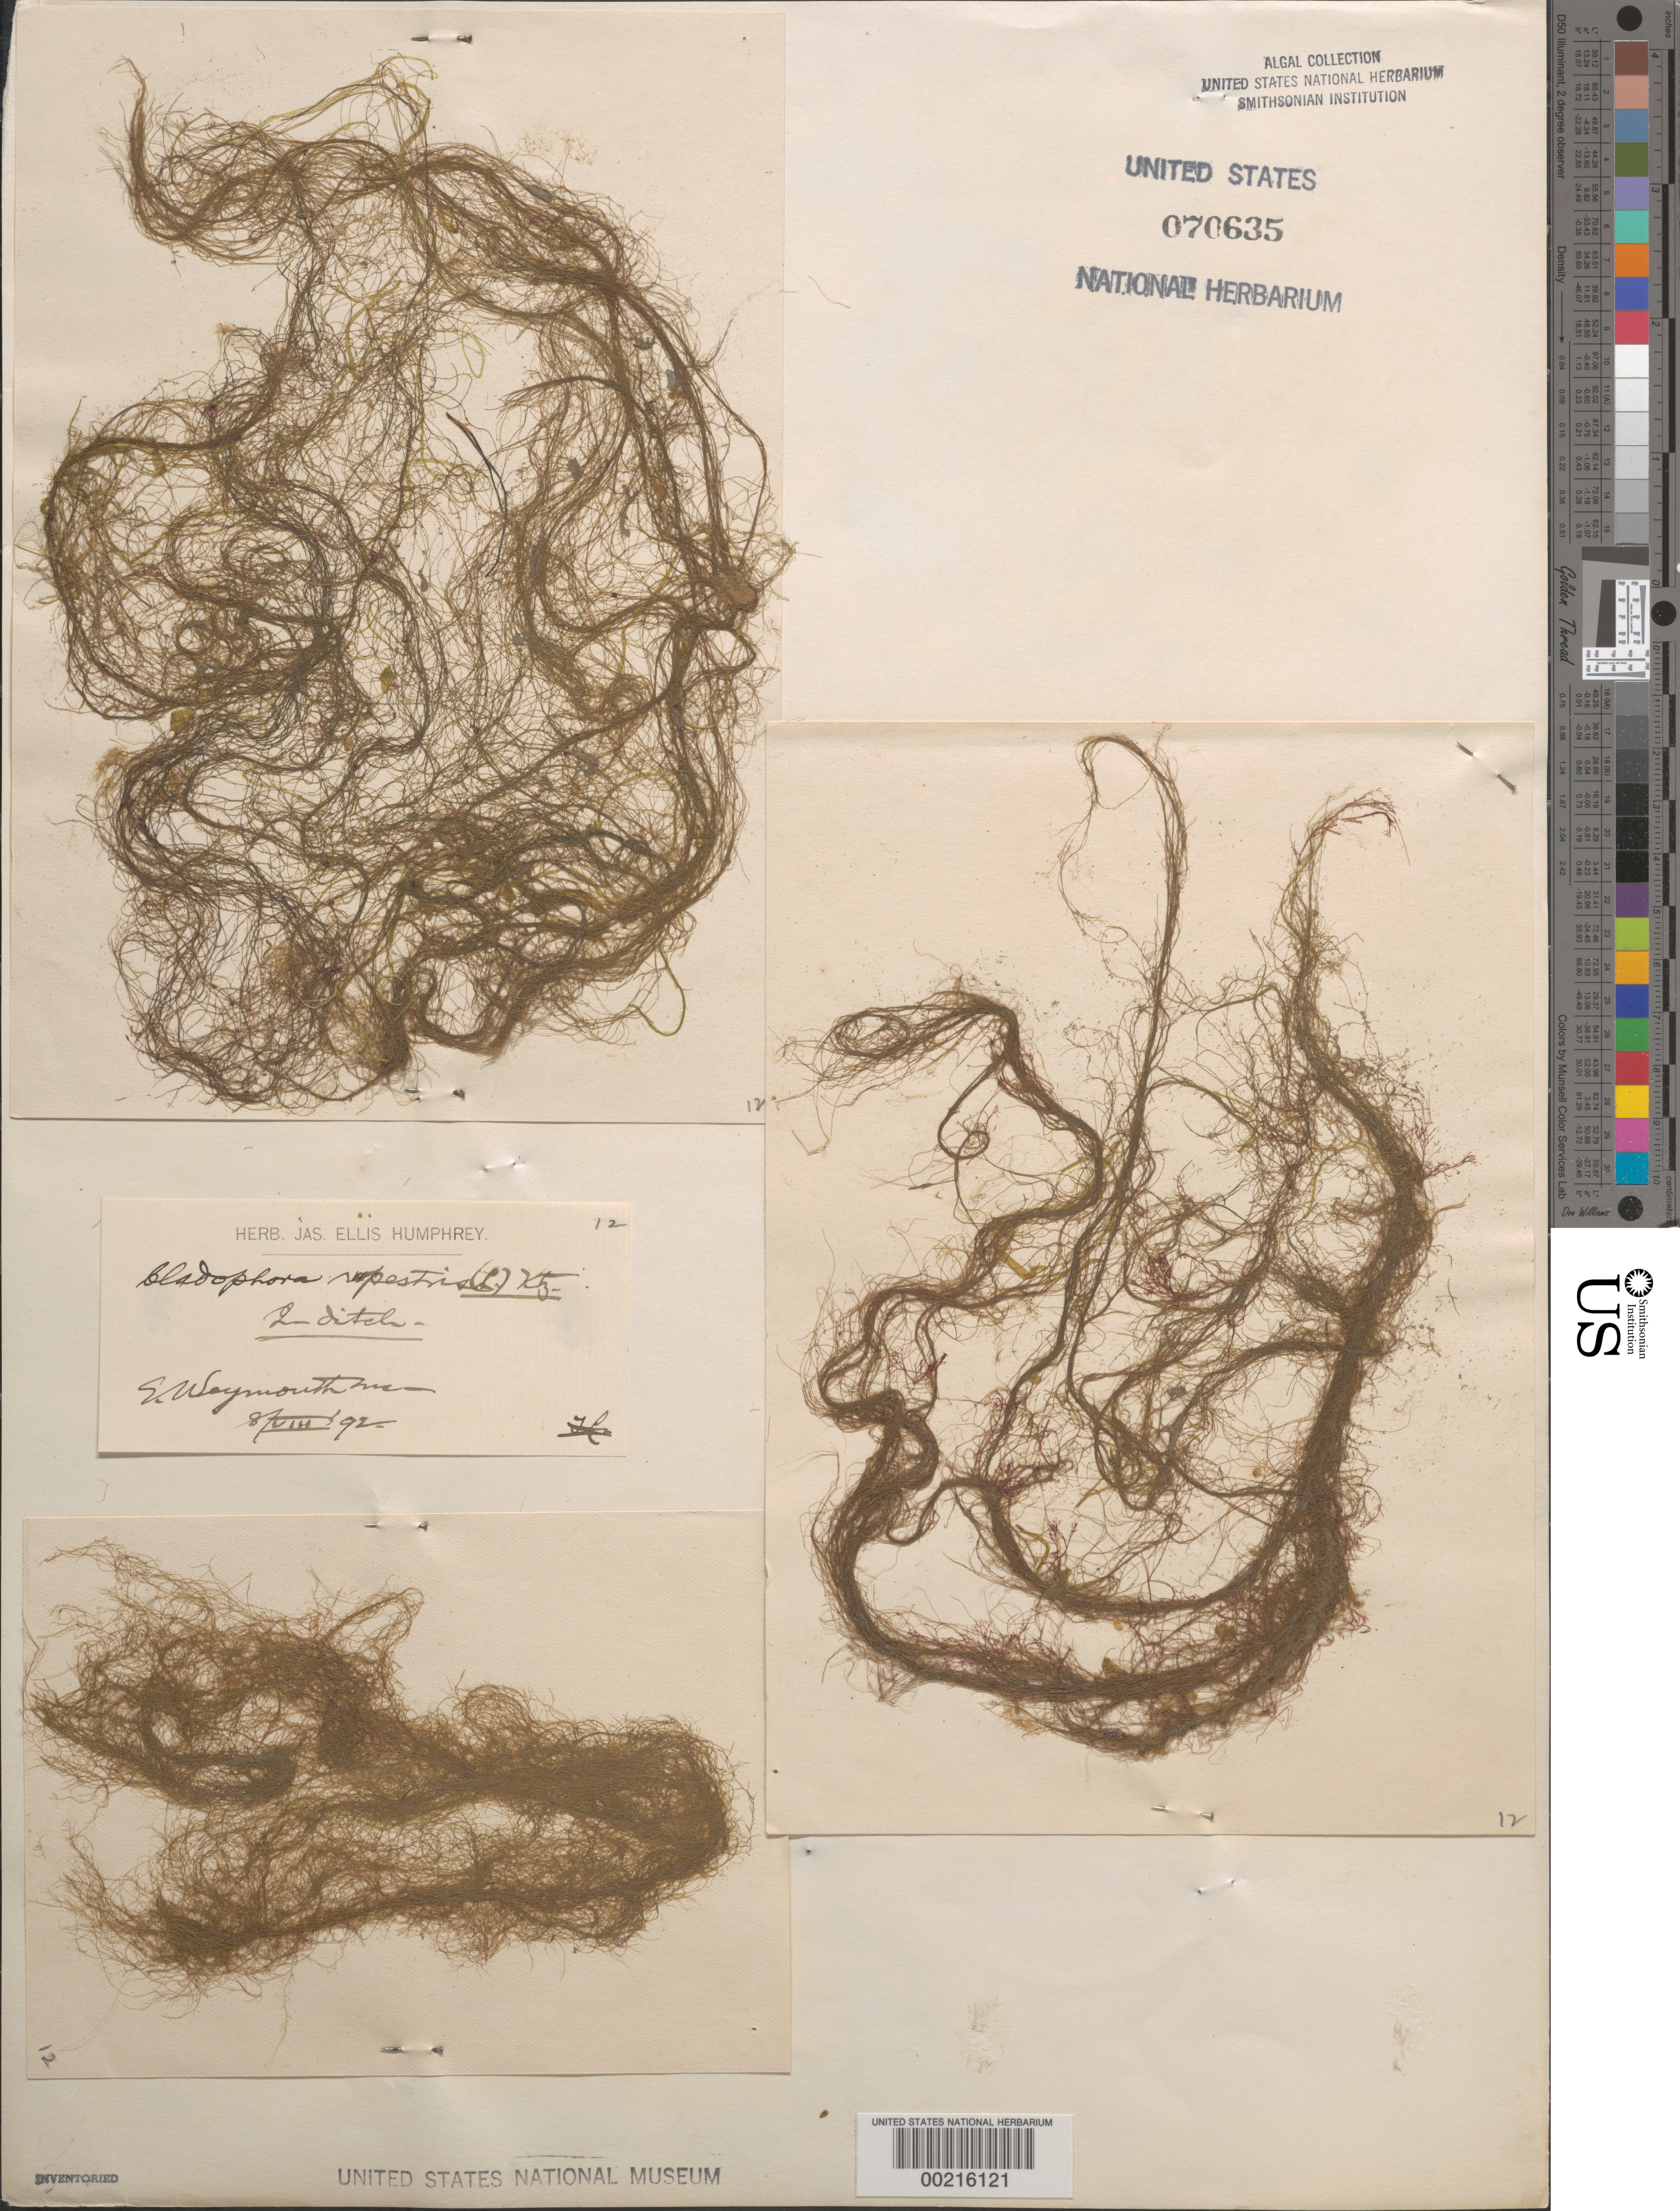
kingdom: Plantae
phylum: Chlorophyta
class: Ulvophyceae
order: Cladophorales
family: Cladophoraceae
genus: Cladophora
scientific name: Cladophora rupestris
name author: (Roth) Kütz.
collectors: J. Humphrey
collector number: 12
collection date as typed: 08 Aug 1892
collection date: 1892-08-08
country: United States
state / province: Massachusetts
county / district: Norfolk County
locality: East Weymouth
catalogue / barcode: US 70635